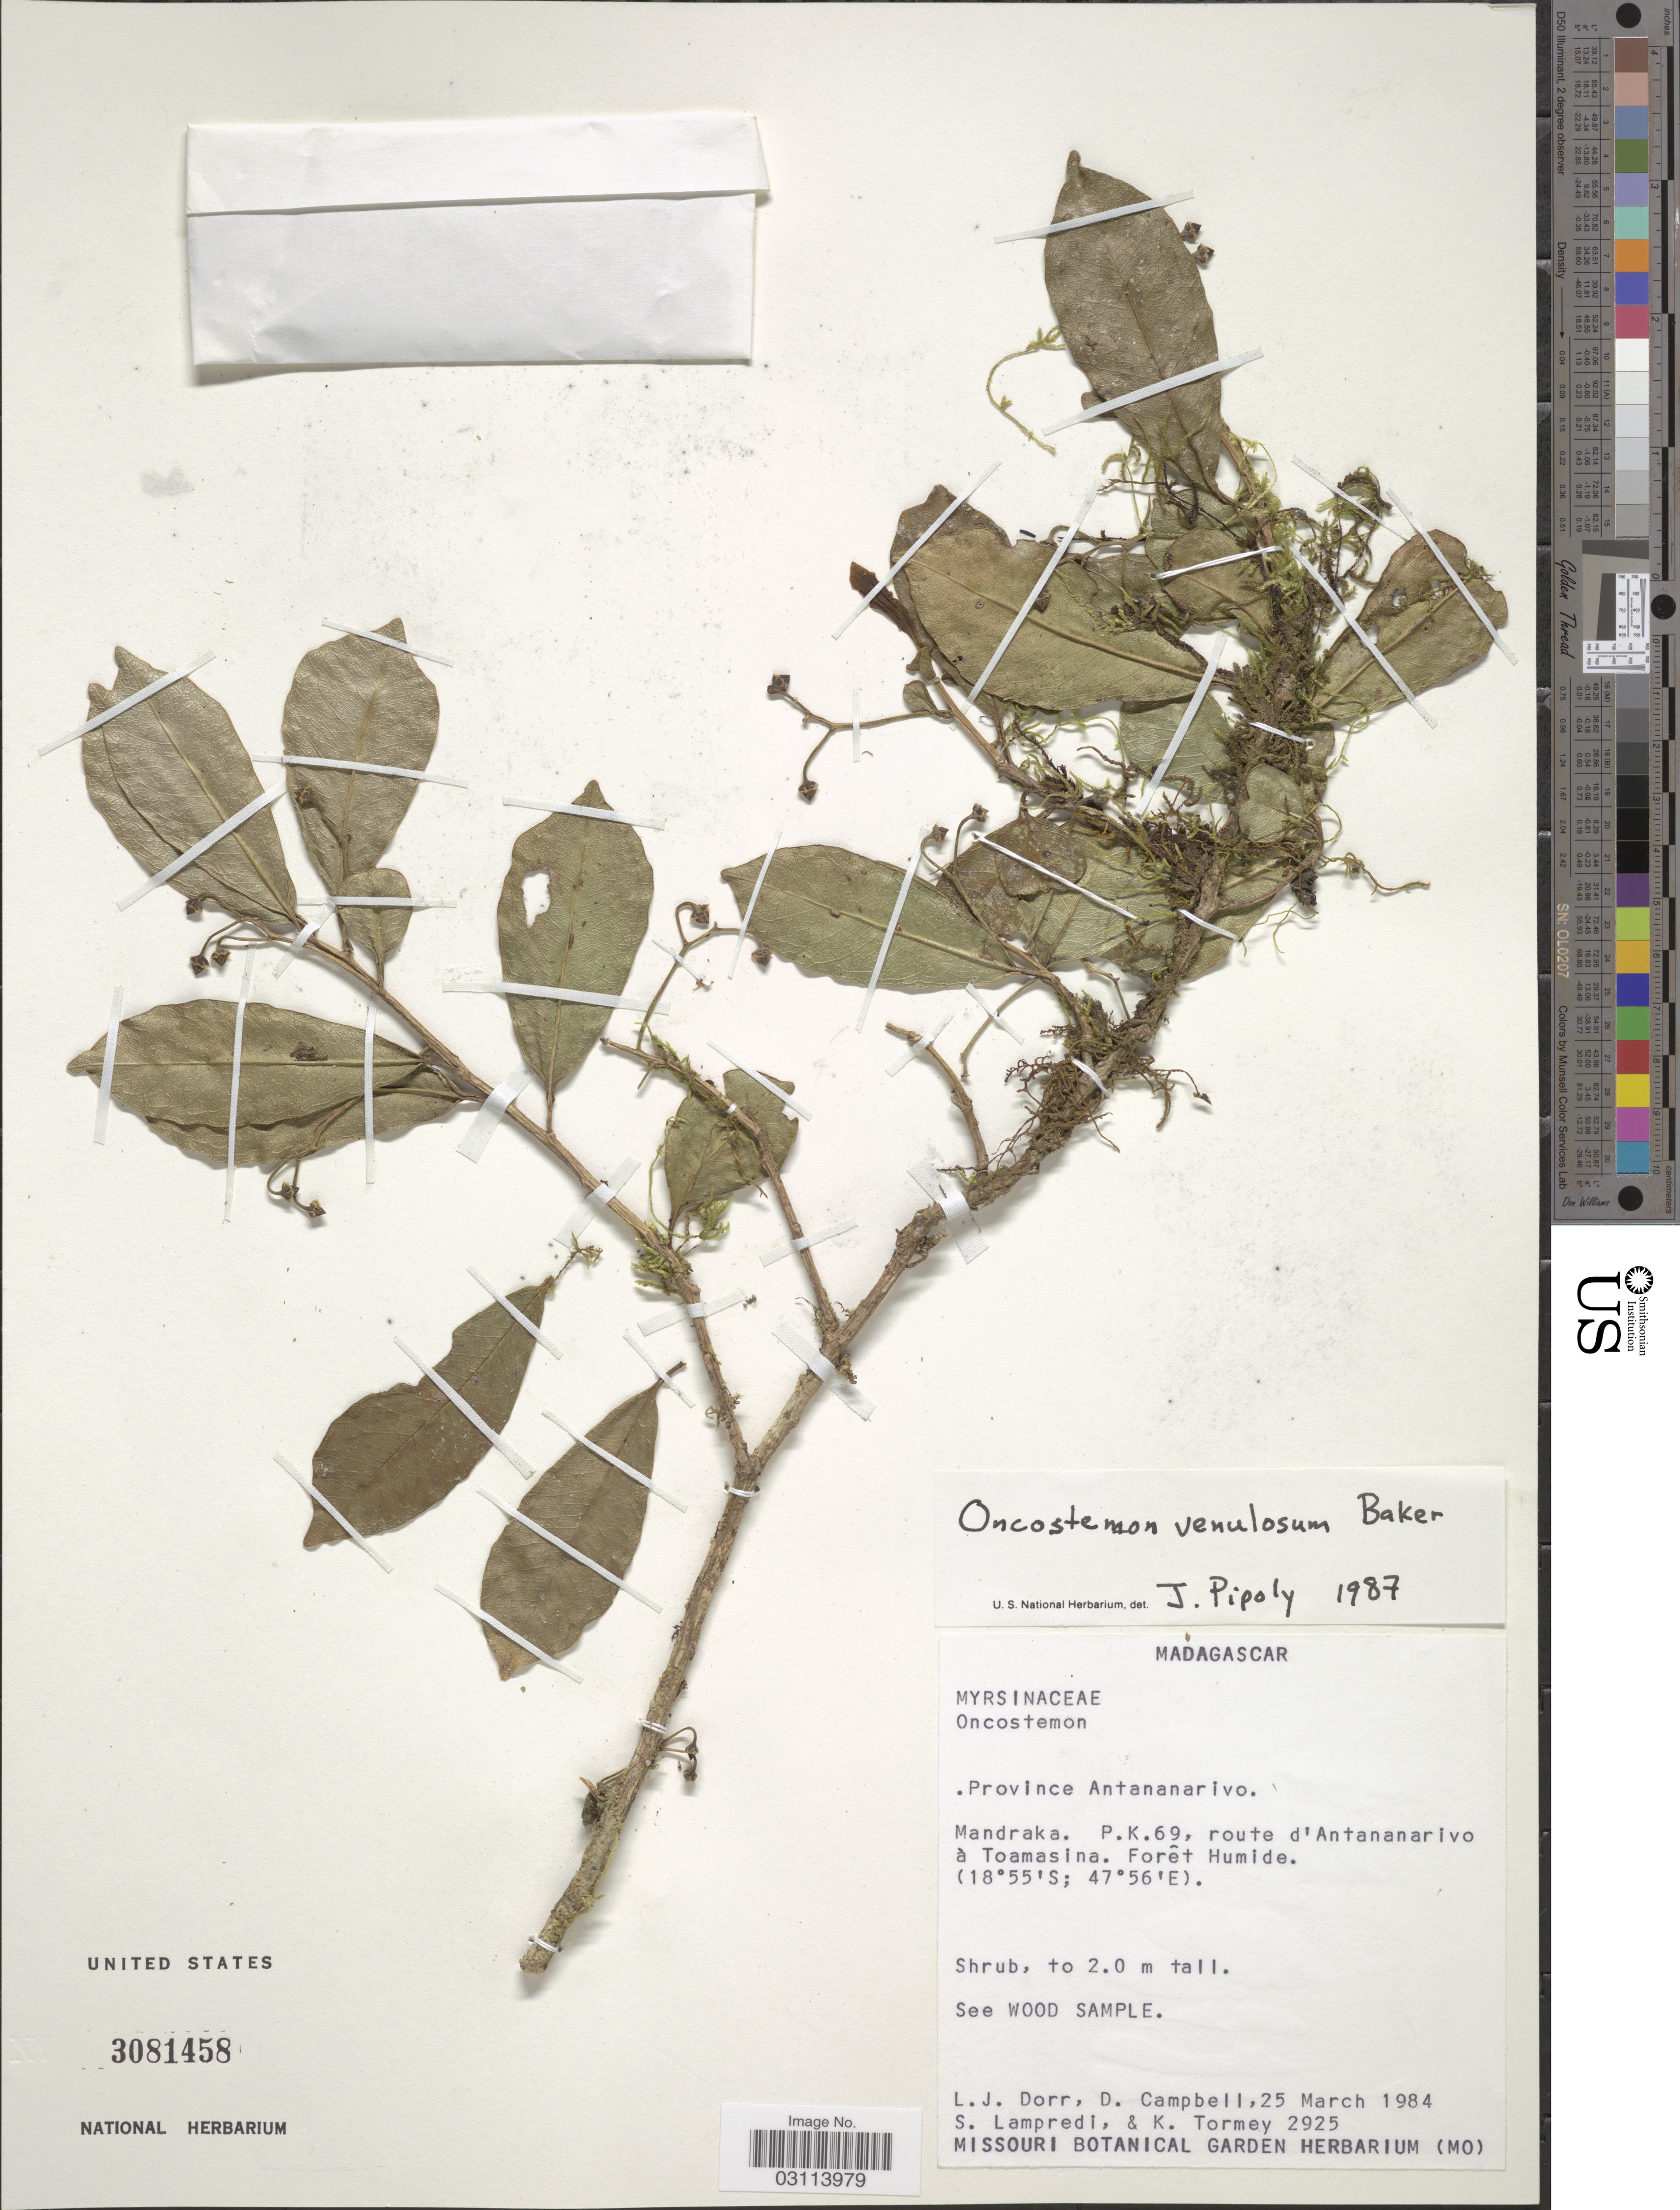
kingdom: Plantae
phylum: Tracheophyta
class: Magnoliopsida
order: Ericales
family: Primulaceae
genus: Oncostemum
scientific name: Oncostemum venulosum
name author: Baker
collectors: L. J. Dorr, D. Campbell, S. Lampredi & K. Tormey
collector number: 2925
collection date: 1984-03-25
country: Madagascar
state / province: Analamanga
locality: Mandraka. P.K. 69, route d'Antananarivo à Toamasina.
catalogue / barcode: US 3081458